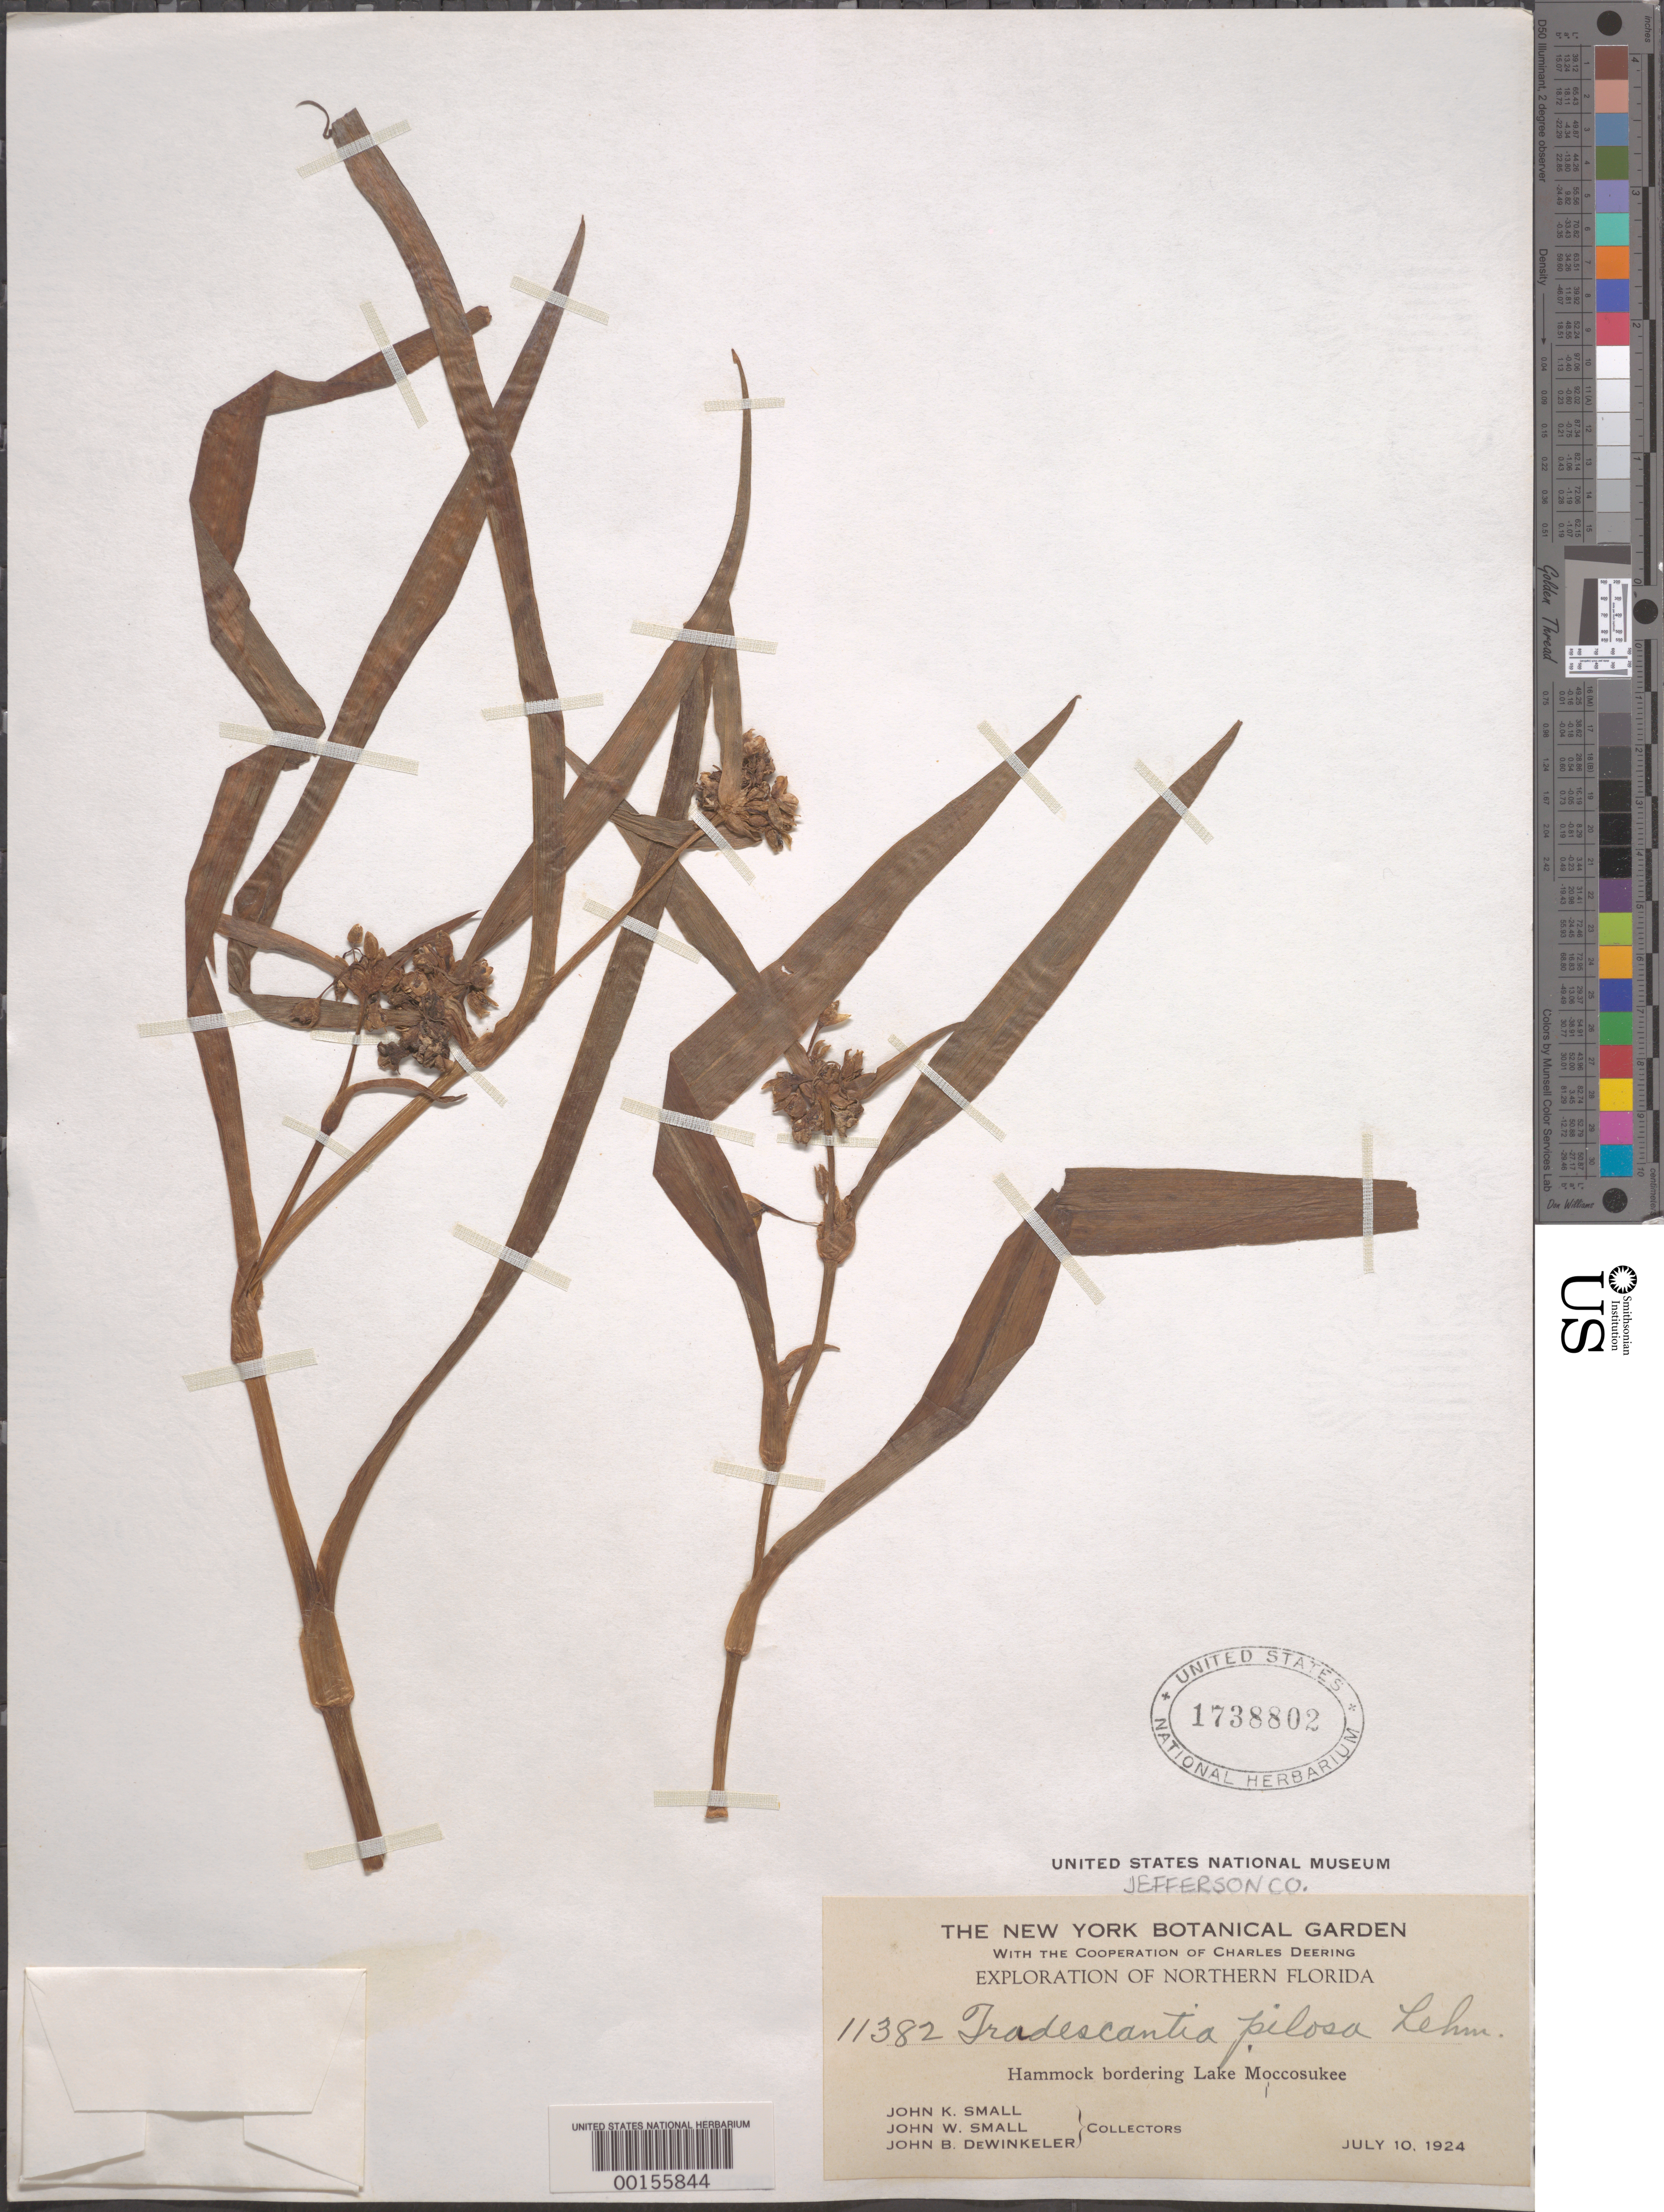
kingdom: Plantae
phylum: Tracheophyta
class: Liliopsida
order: Commelinales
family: Commelinaceae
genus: Tradescantia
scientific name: Tradescantia subaspera var. subaspera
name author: Ker Gawl.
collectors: J. K. Small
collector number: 11382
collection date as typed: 10 Jul 1924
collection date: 1924-07-10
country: United States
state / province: Florida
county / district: Jefferson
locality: Near lake moccosukee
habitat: Hammock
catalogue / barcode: US 1738802